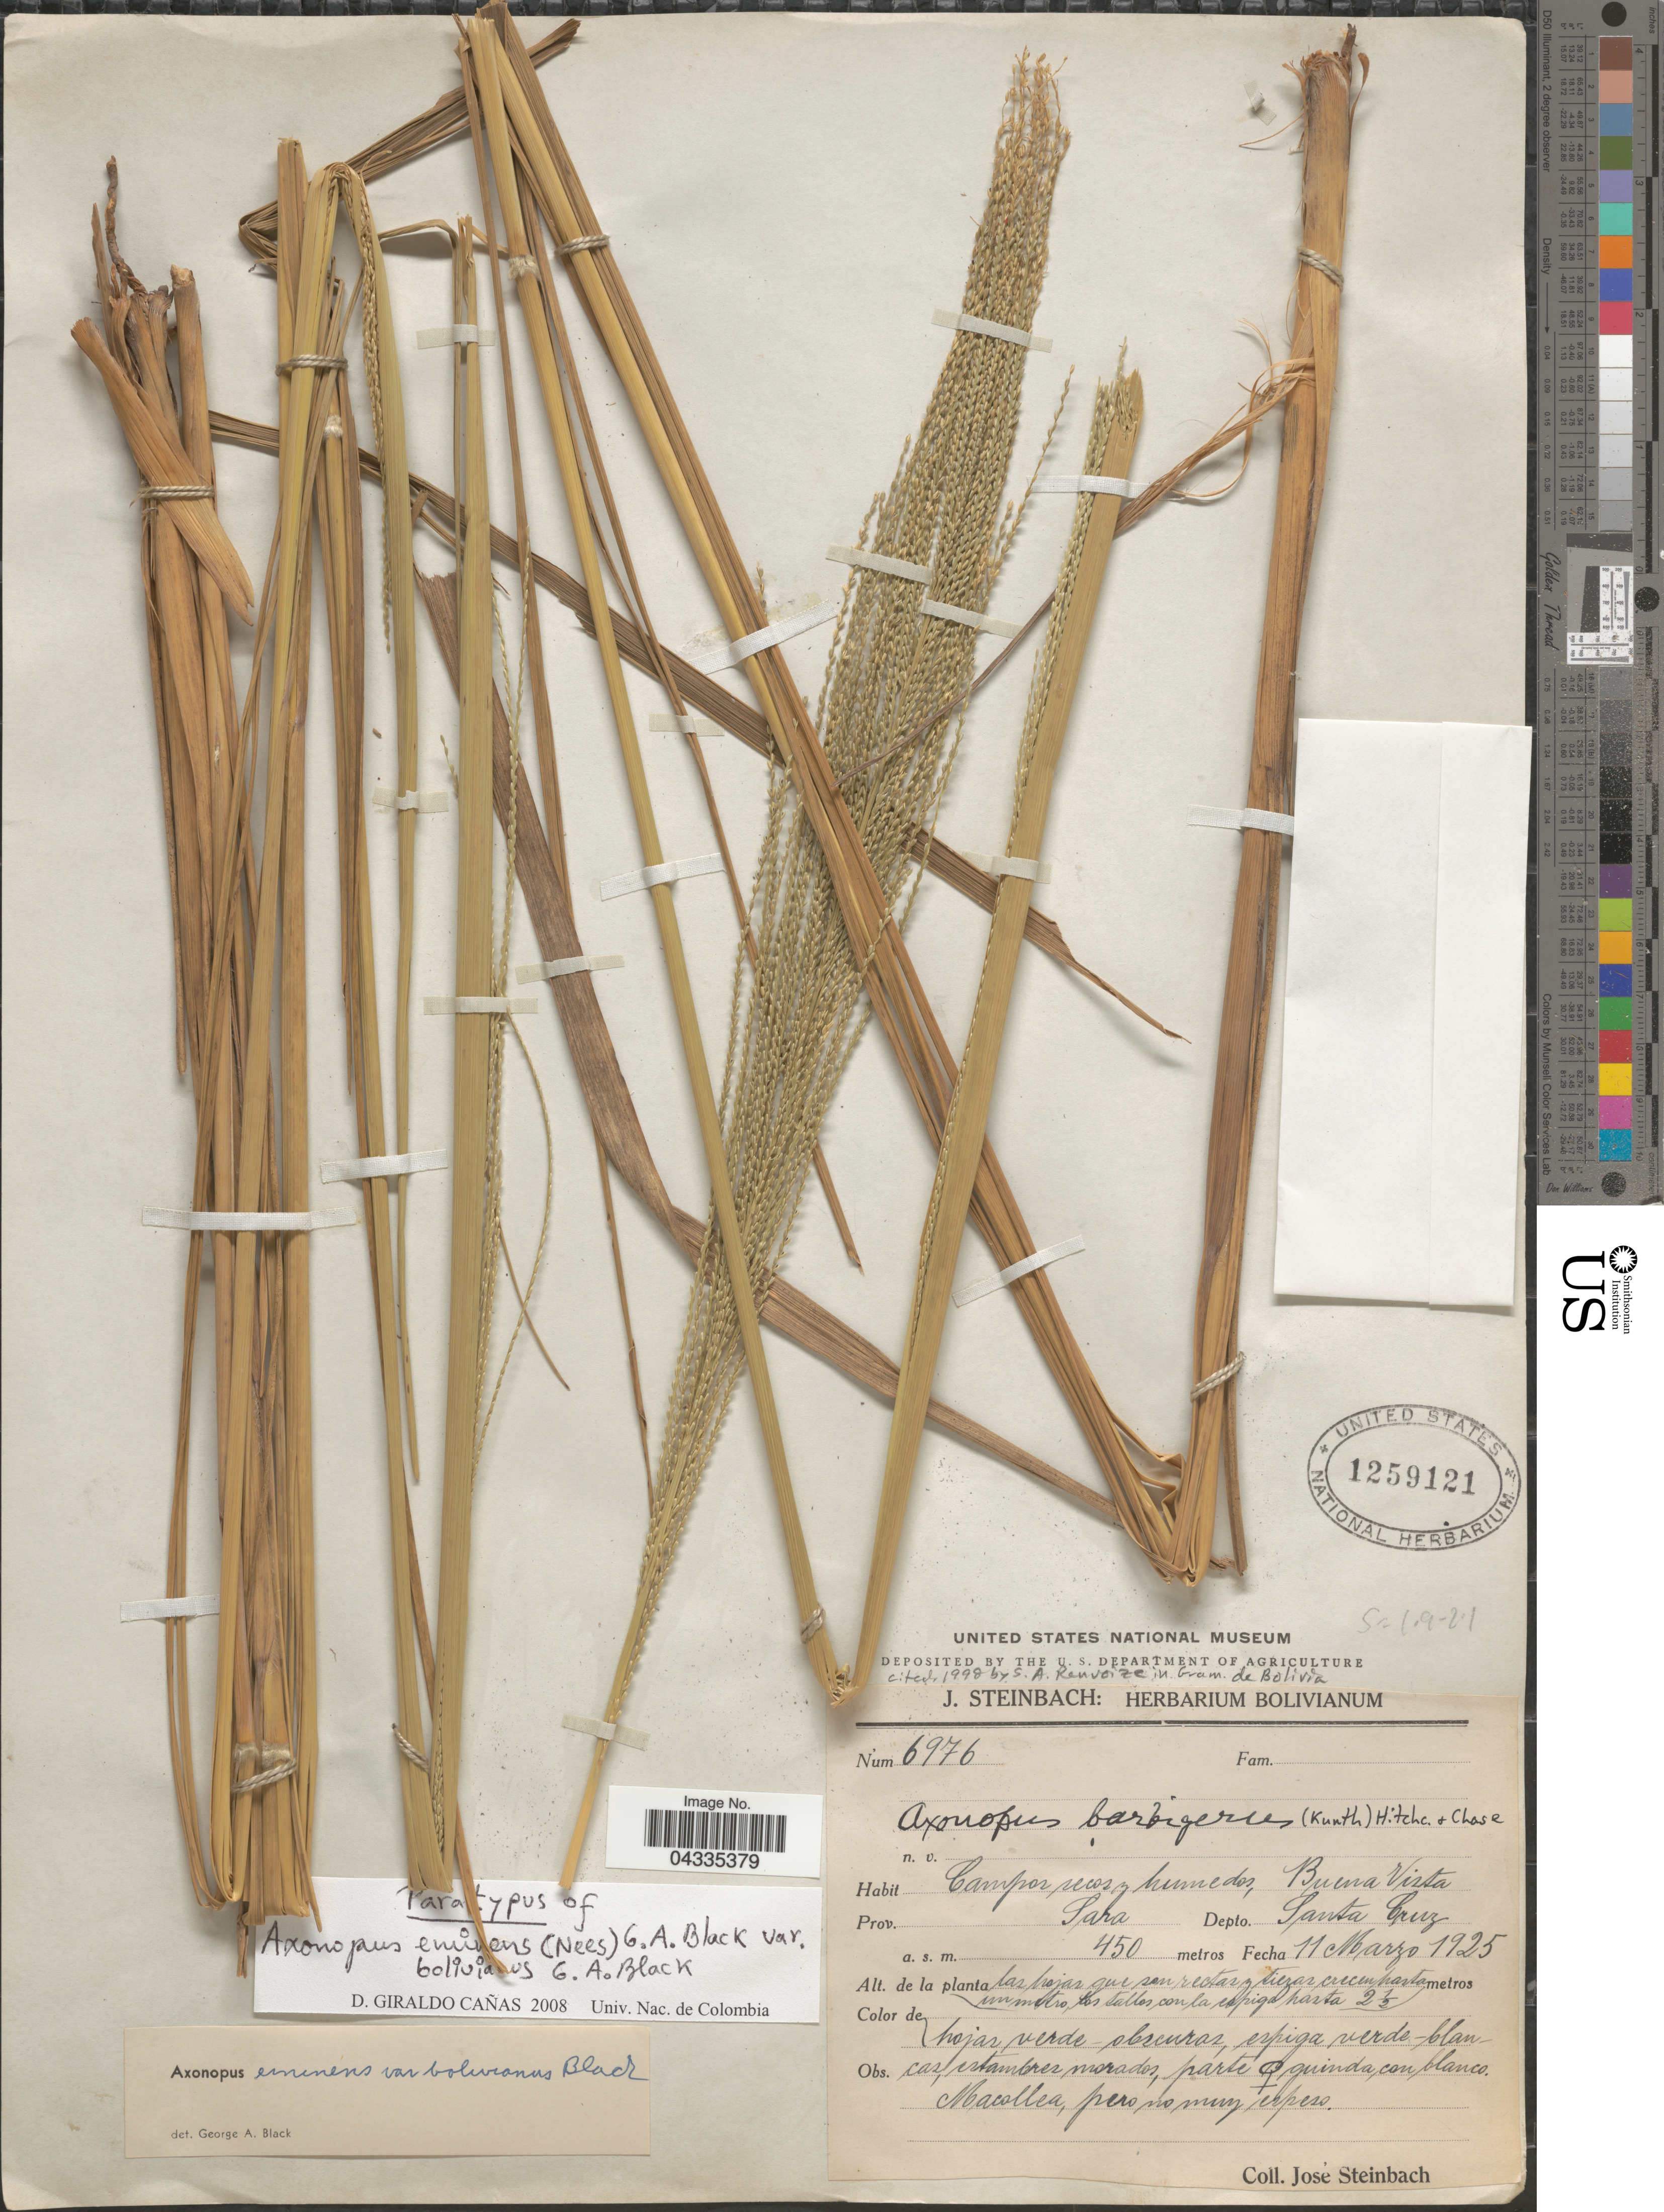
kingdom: Plantae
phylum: Tracheophyta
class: Liliopsida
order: Poales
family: Poaceae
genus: Axonopus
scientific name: Axonopus siccus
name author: (Nees) Kuhlm.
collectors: J. Steinbach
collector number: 6976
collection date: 1925-03-11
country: Bolivia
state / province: Santa Cruz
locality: Campos secos y humedos, Buena Vista. Prov. Para. Depto. Santa Cruz.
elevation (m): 450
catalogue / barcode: US 1259121